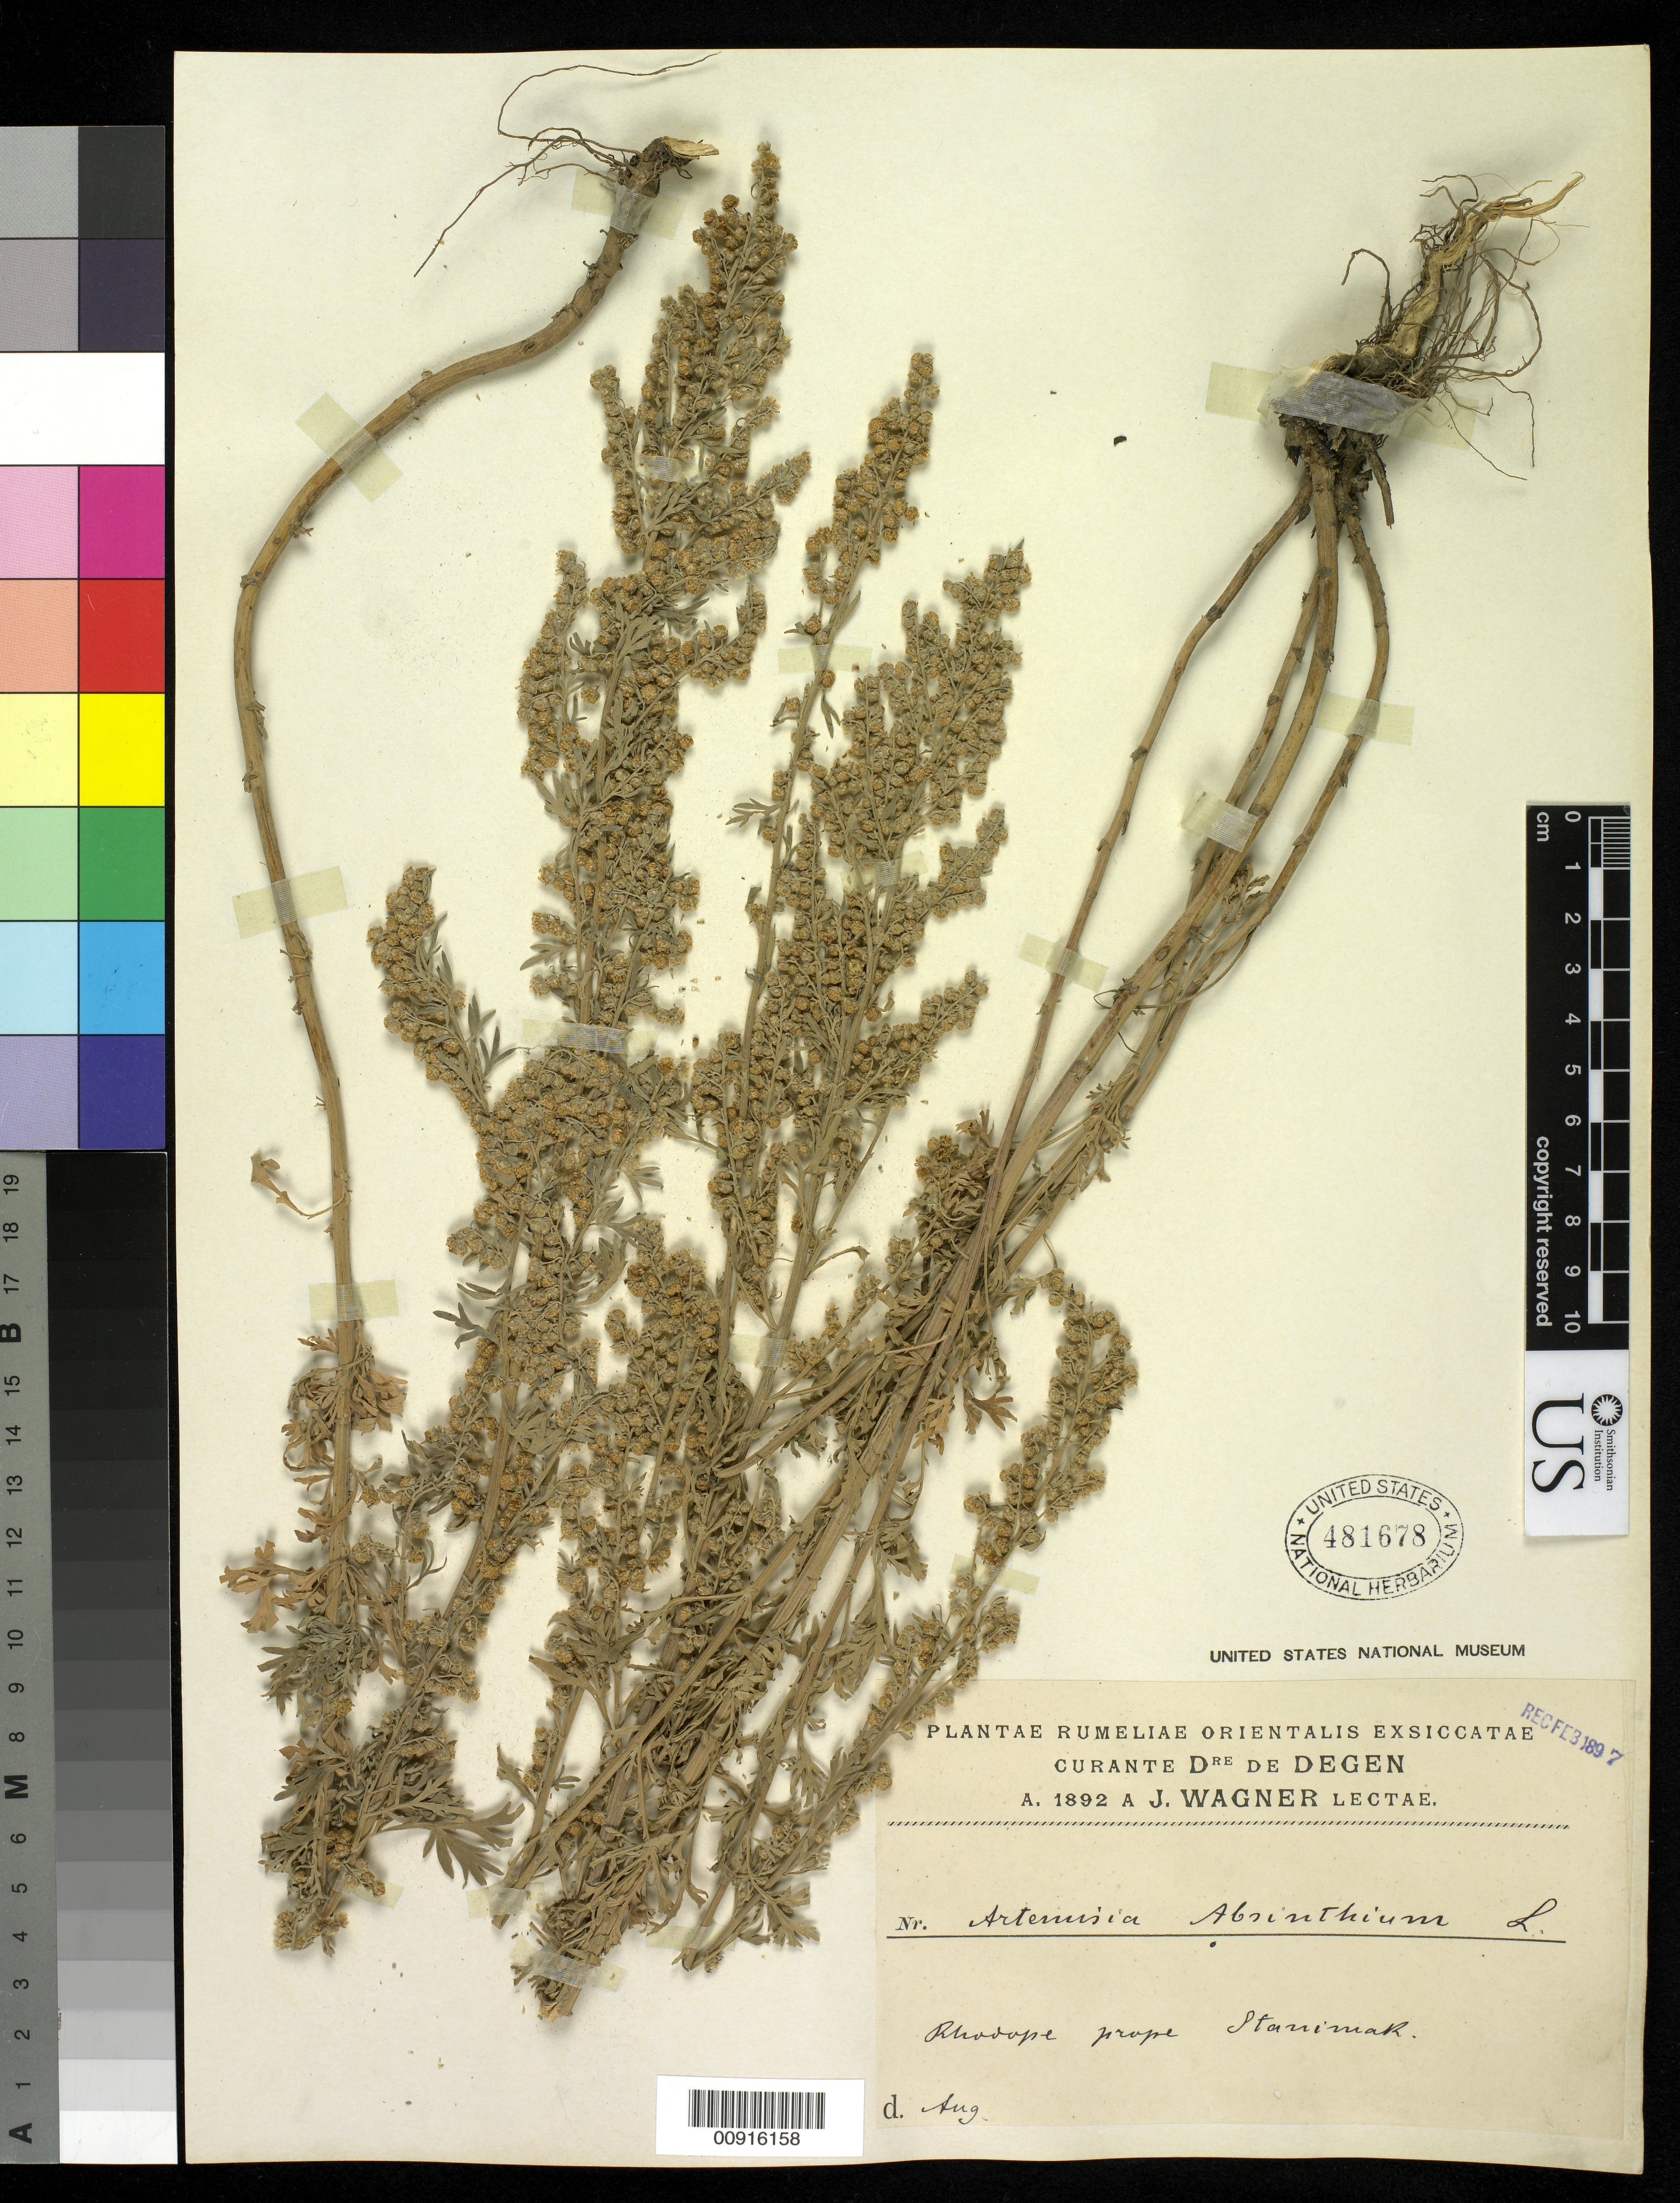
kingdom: Plantae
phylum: Tracheophyta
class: Magnoliopsida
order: Asterales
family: Asteraceae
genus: Artemisia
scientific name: Artemisia absinthium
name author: L.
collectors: J. Wagner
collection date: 1892-08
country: Austria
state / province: Steiermark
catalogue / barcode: US 481678